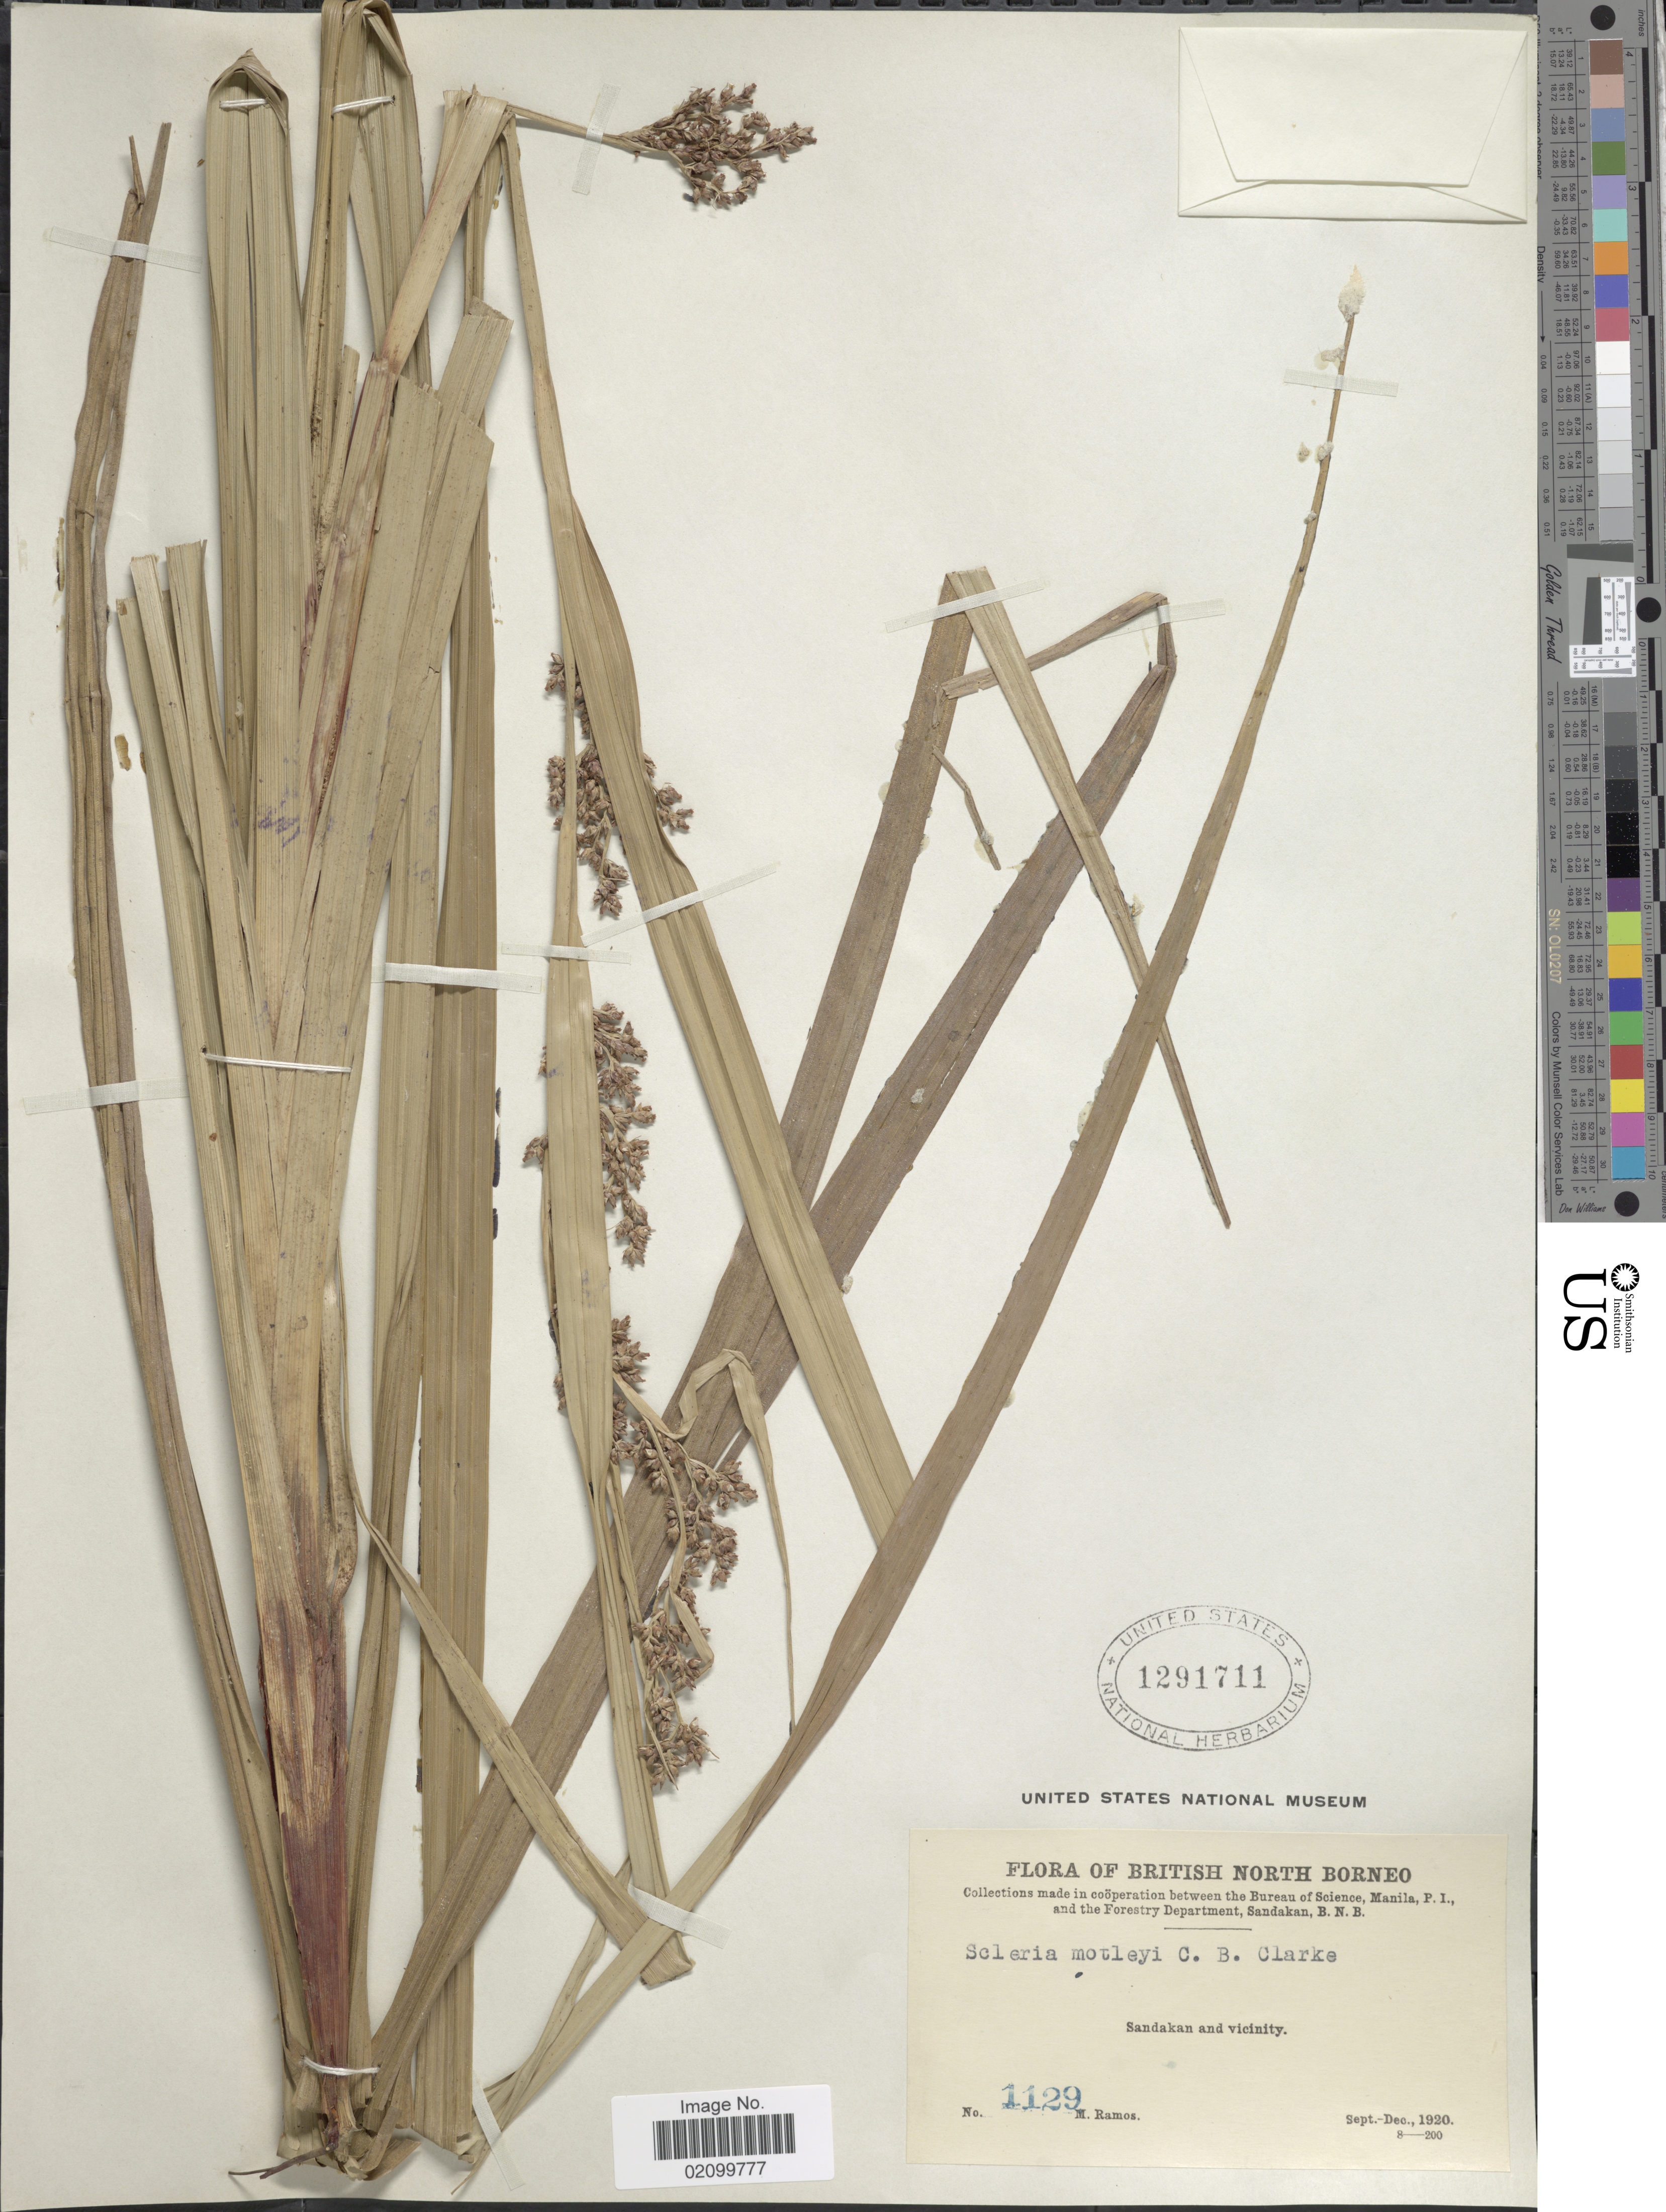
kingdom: Plantae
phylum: Tracheophyta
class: Liliopsida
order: Poales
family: Cyperaceae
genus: Scleria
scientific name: Scleria motleyi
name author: C.B. Clarke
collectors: M. Ramos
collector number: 1129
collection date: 1920-09/1920-12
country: Malaysia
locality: British North Borneo. Sandakan and Vicinity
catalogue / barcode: US 1291711